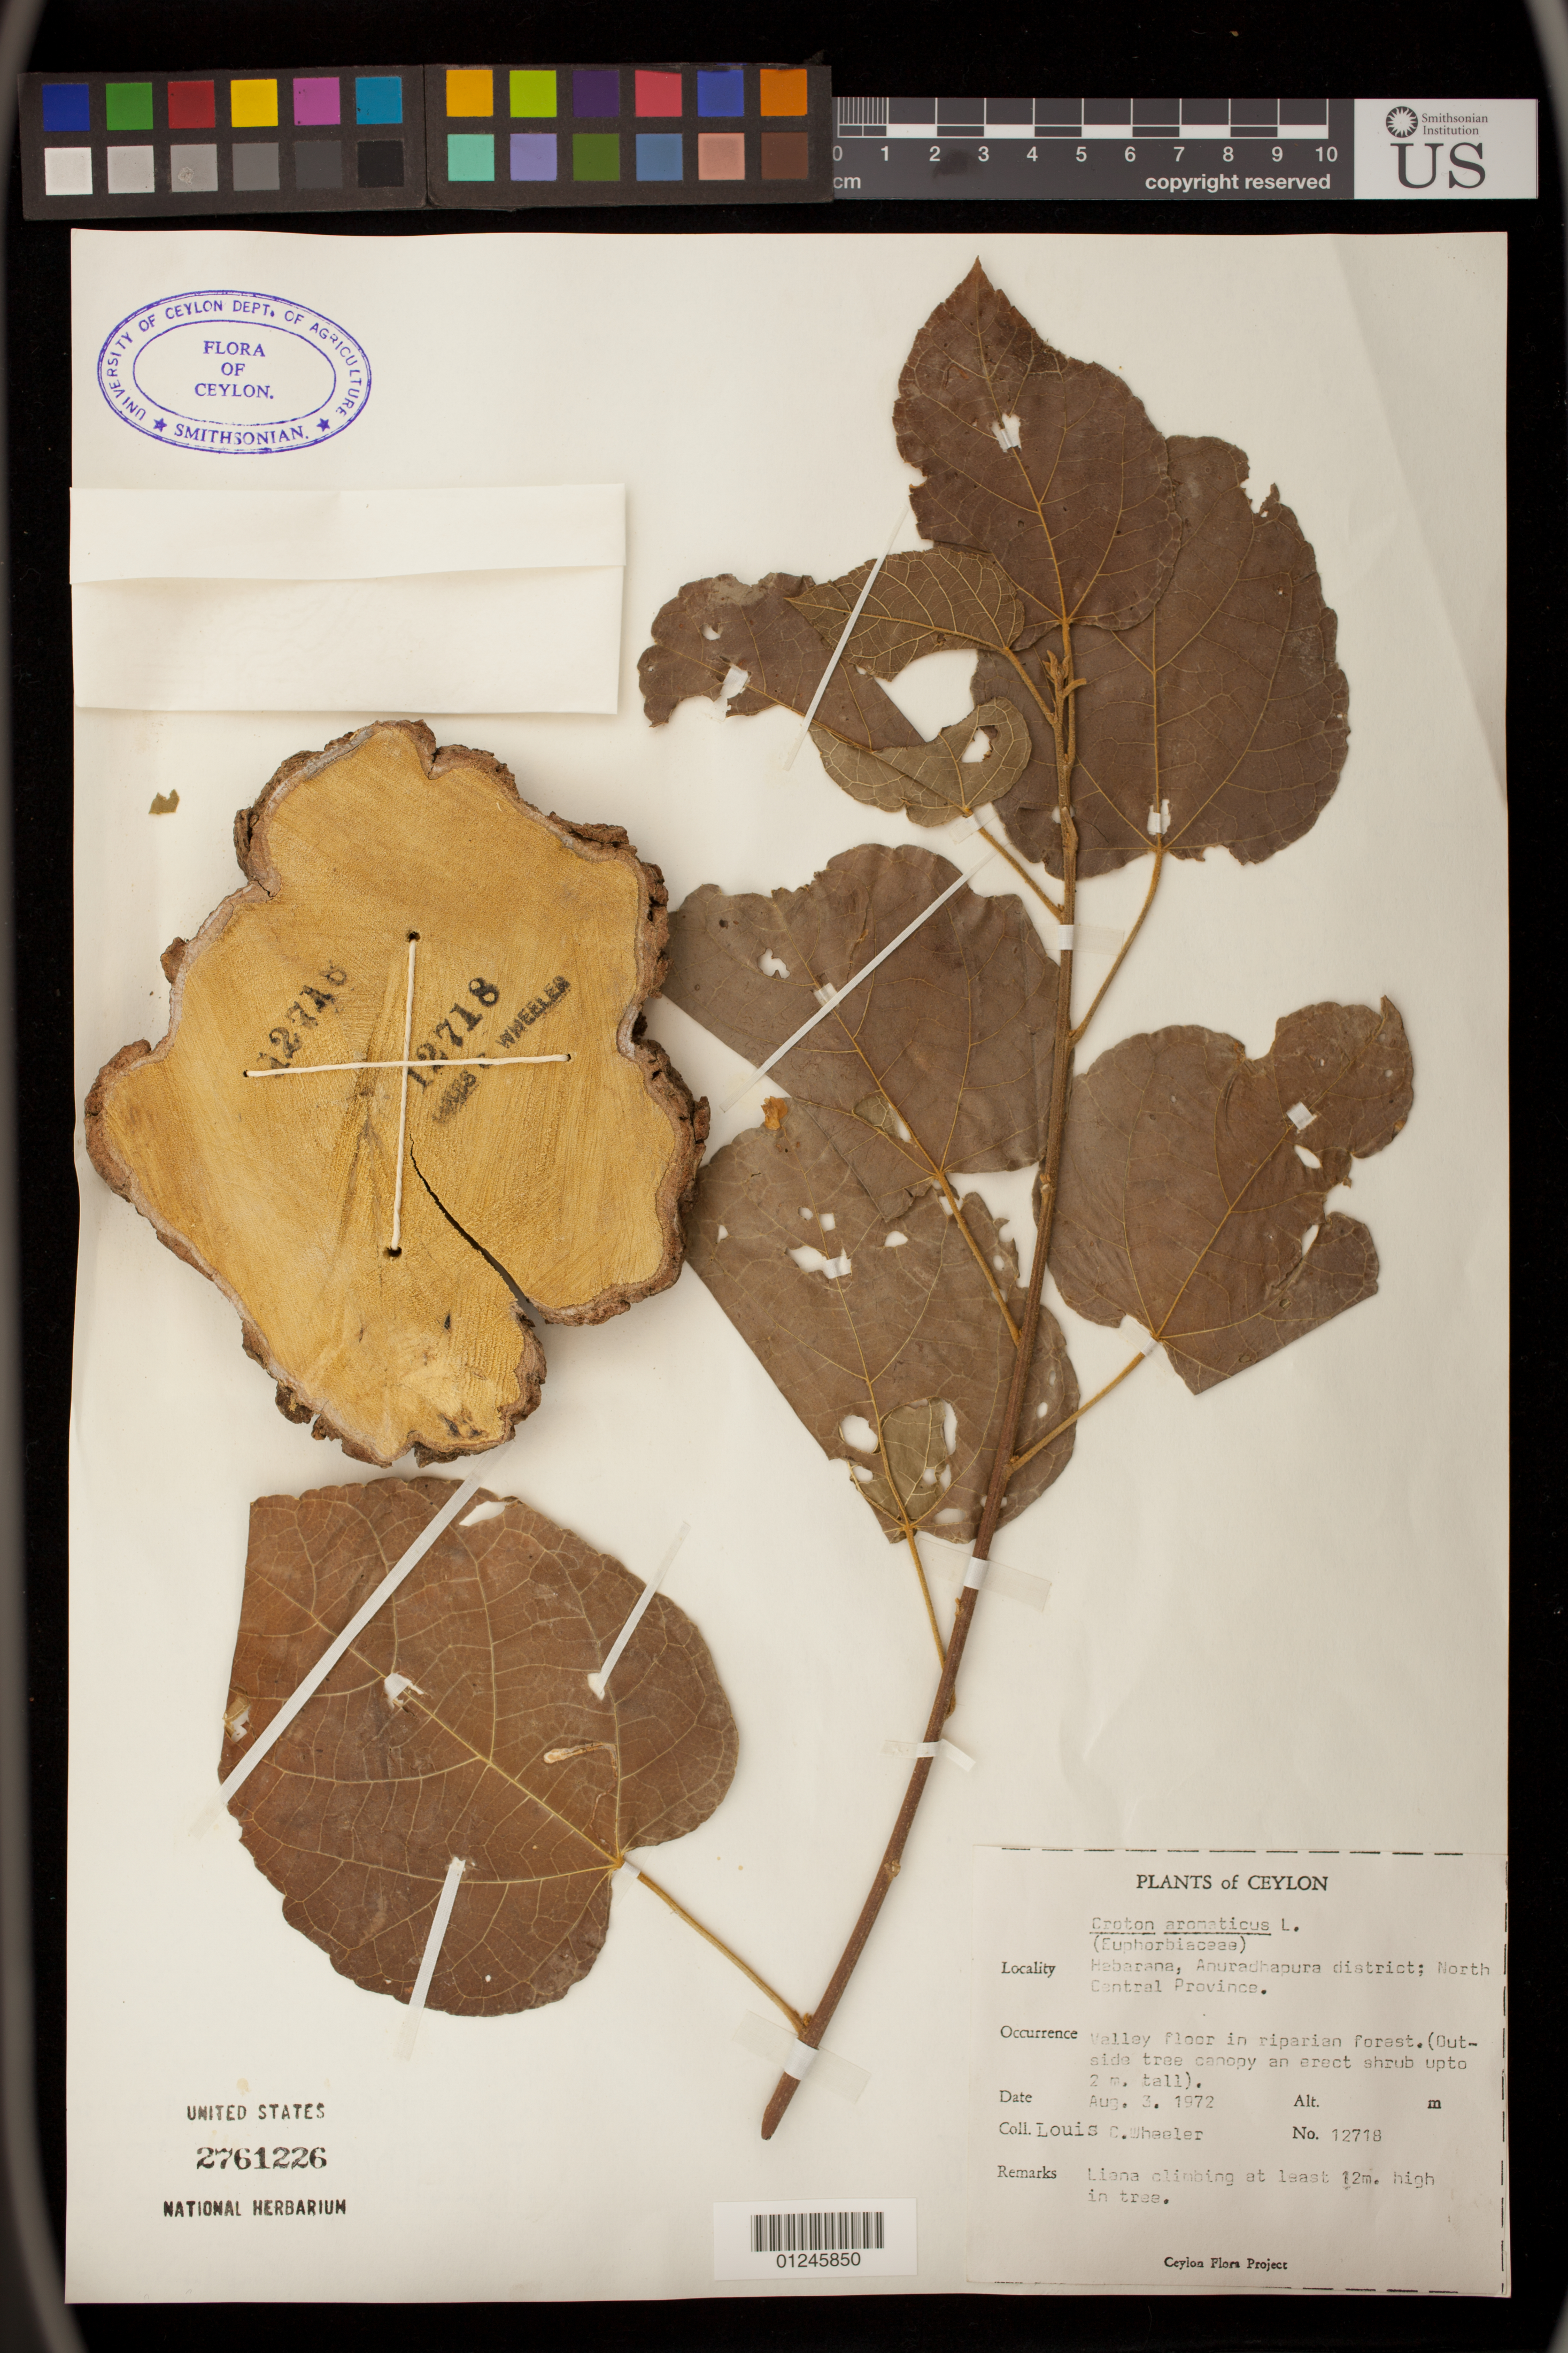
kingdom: Plantae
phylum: Tracheophyta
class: Magnoliopsida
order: Malpighiales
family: Euphorbiaceae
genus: Croton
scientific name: Croton aromaticus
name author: L.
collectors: L. C. Wheeler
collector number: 12718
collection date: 1972-08-03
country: Sri Lanka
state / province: North Central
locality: Valley floor in riparian forest.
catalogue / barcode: US 2761226